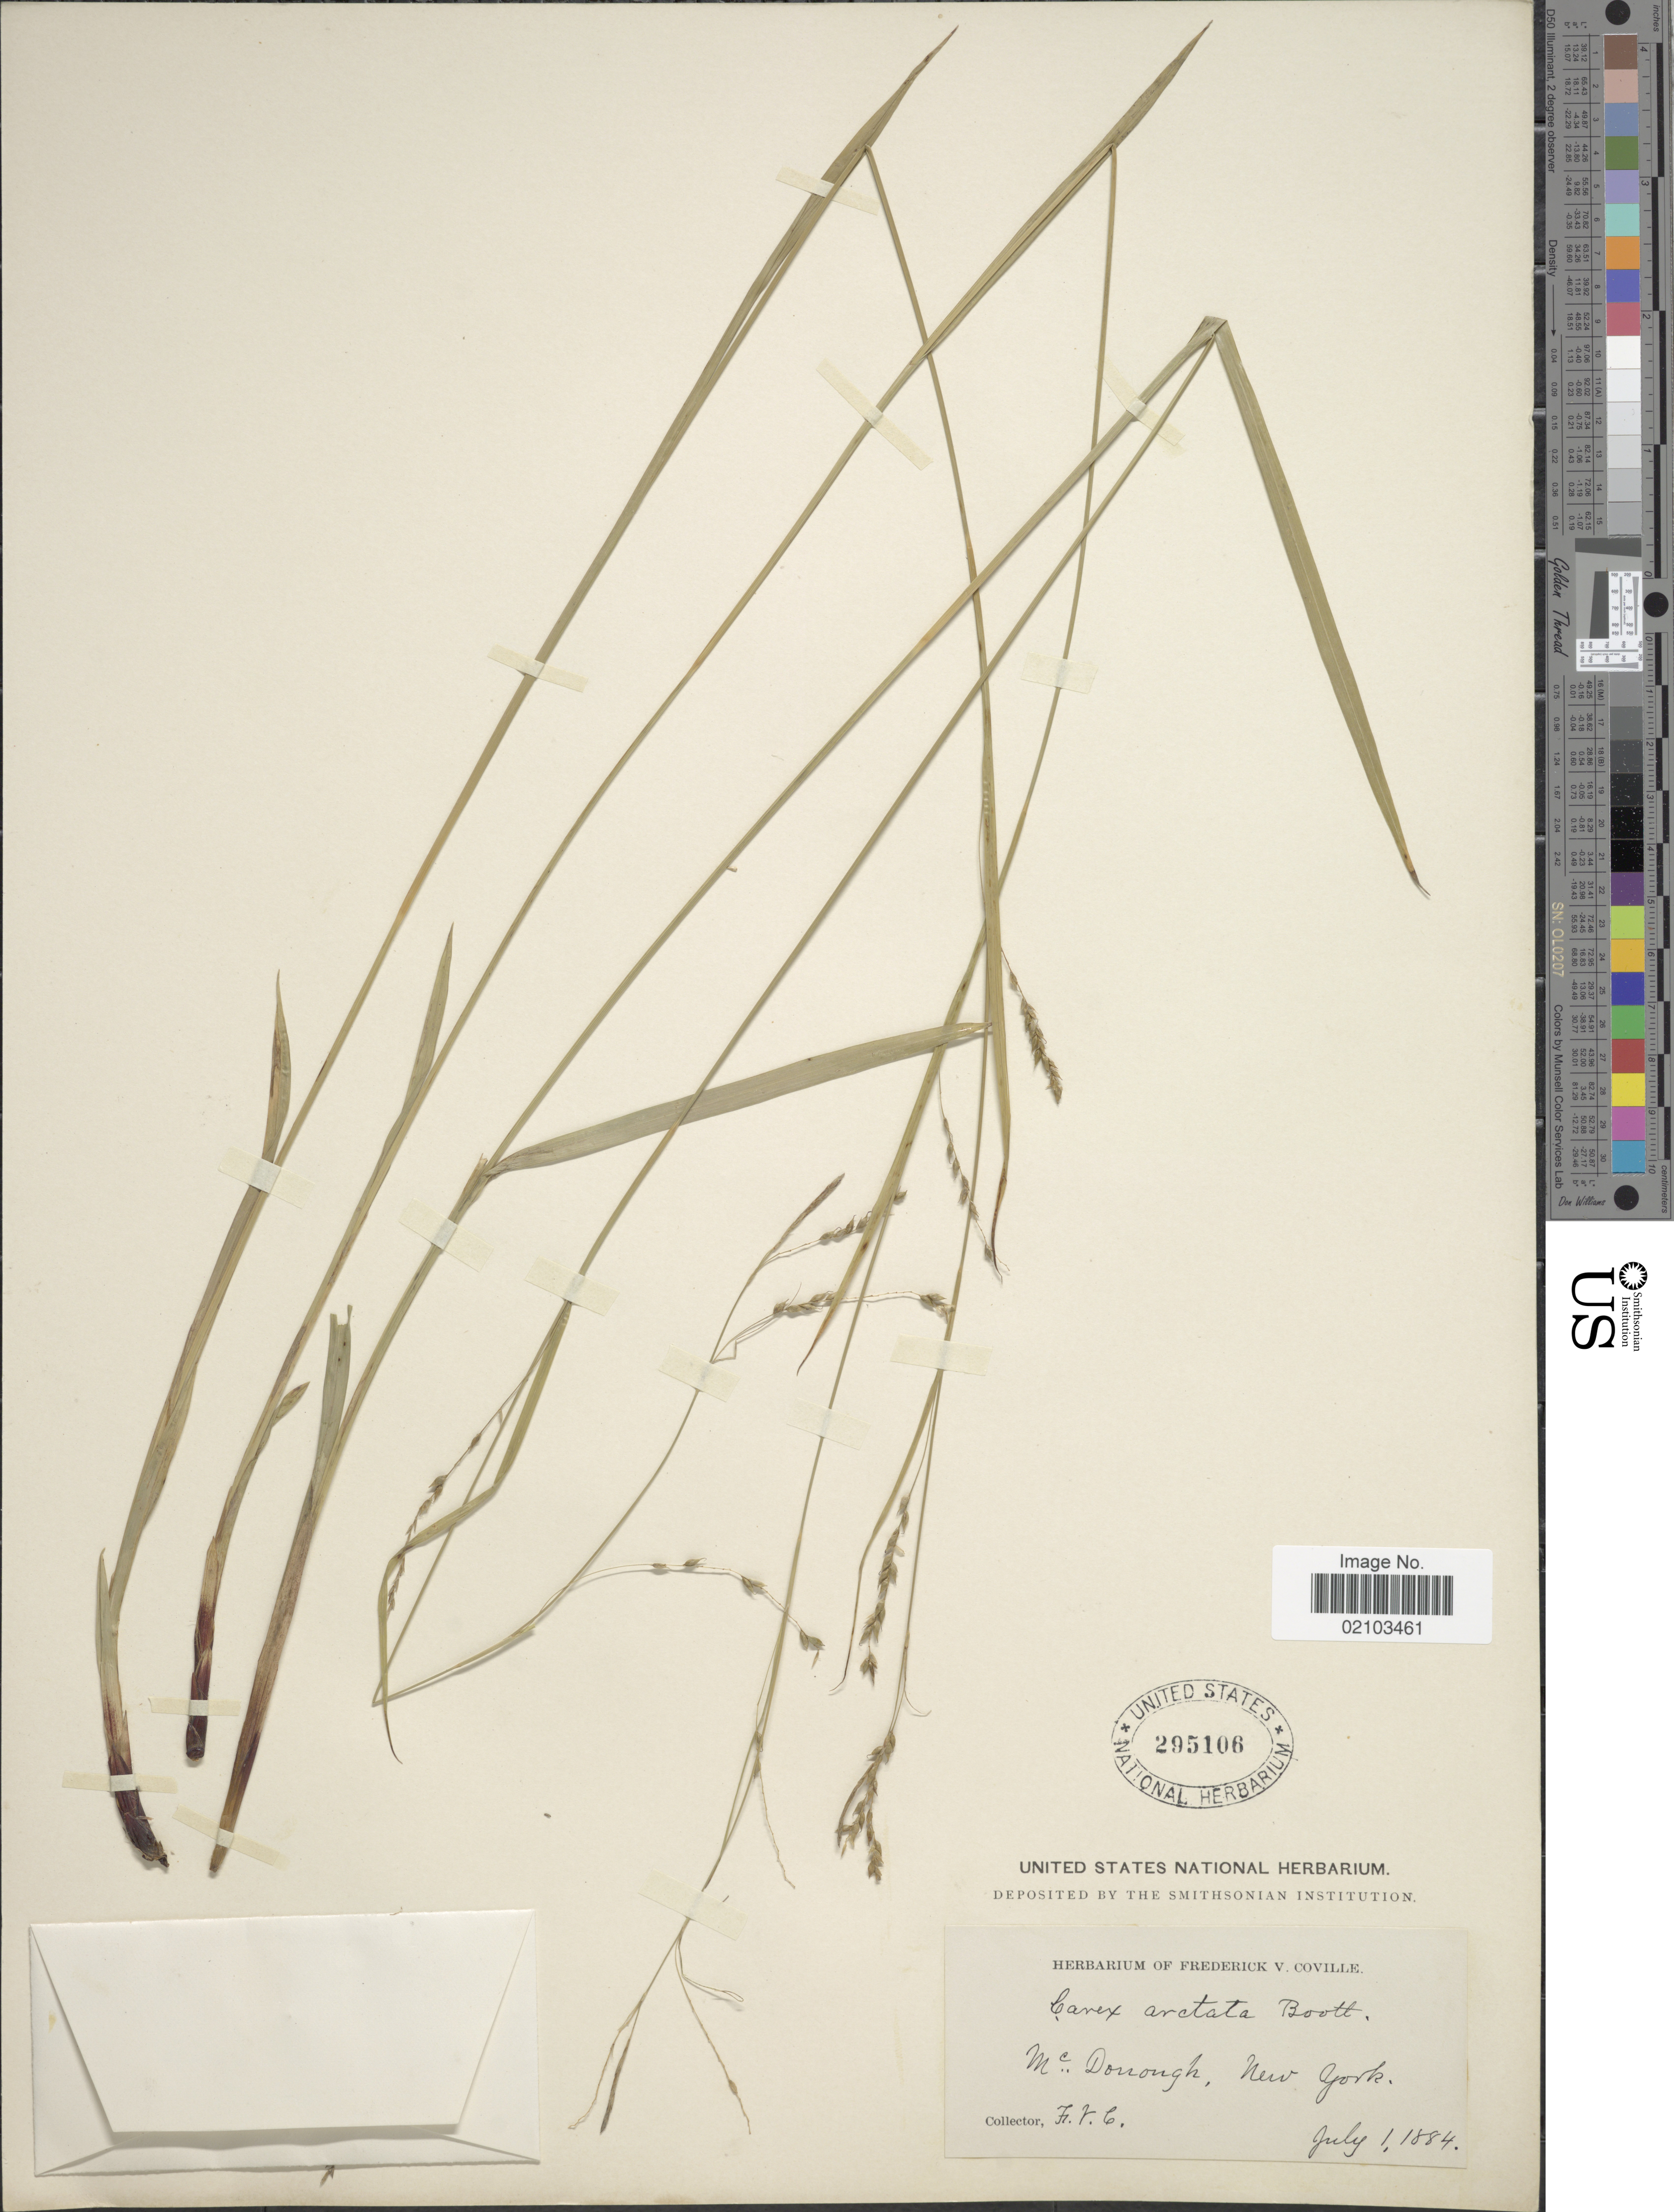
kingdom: Plantae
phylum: Tracheophyta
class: Liliopsida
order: Poales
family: Cyperaceae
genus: Carex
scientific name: Carex arctata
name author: Boott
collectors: F. V. Coville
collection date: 1884-07-01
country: United States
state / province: New York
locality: Mc Donough.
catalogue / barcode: US 295106